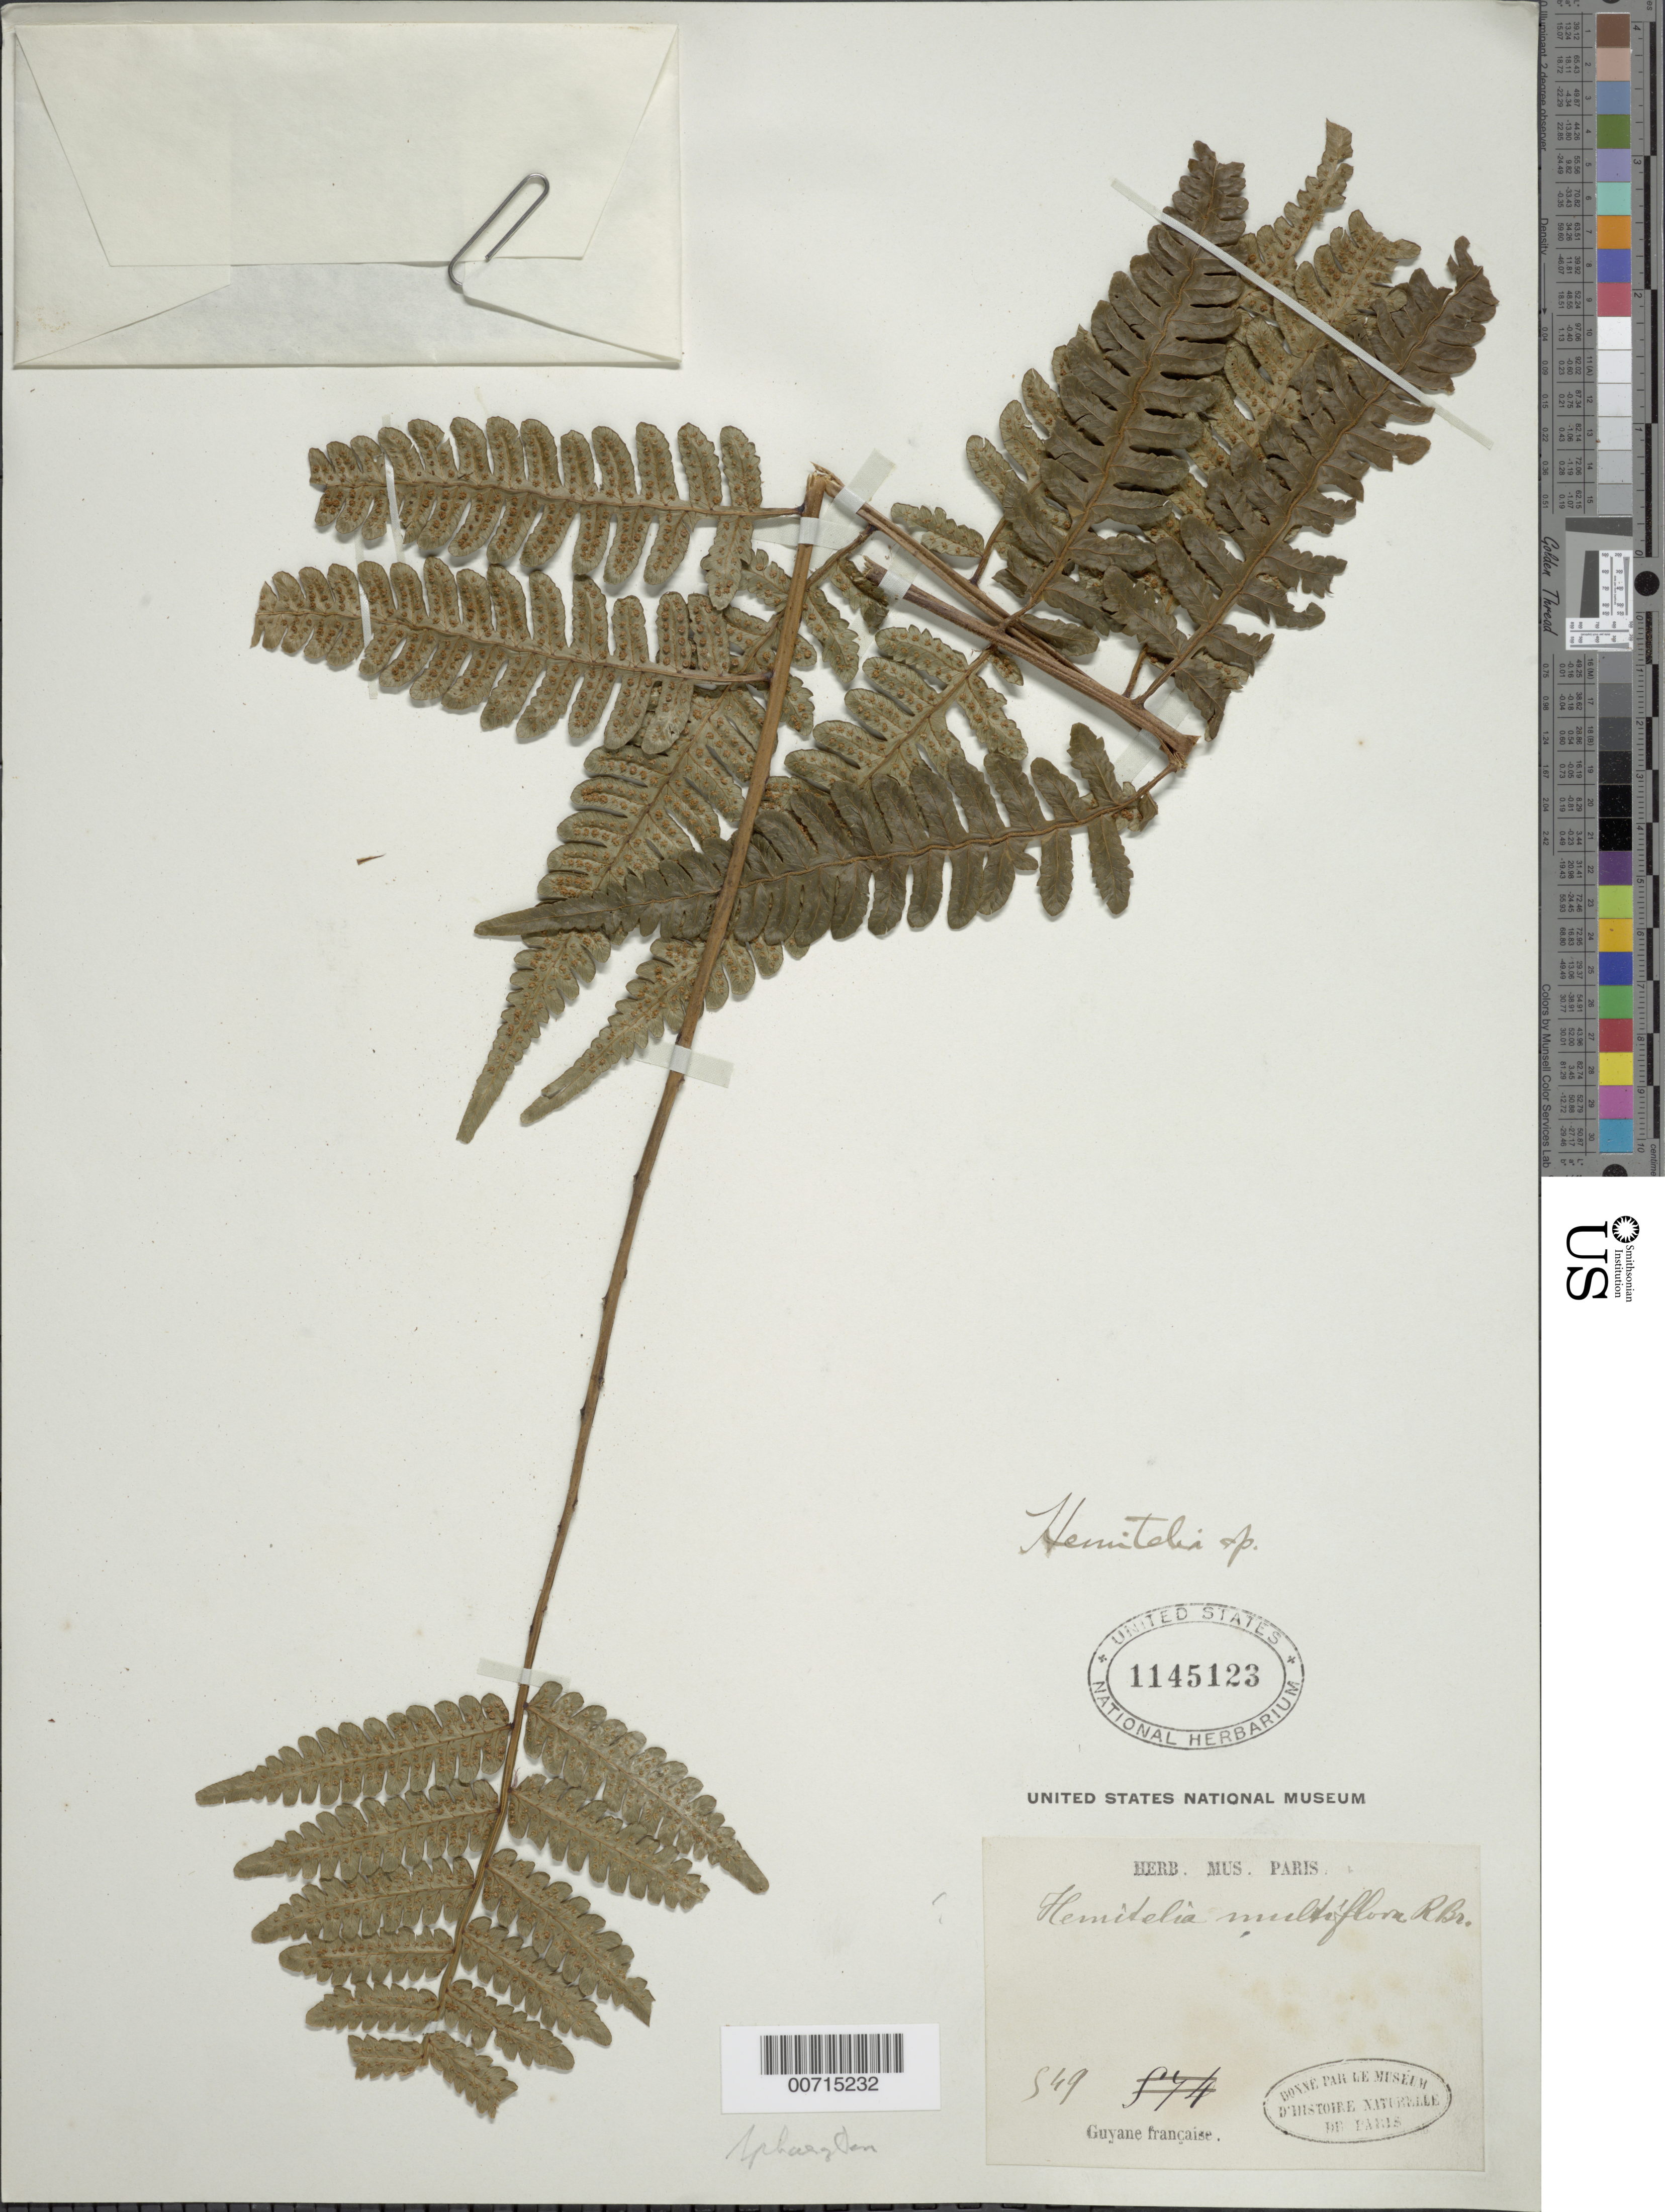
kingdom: Plantae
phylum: Tracheophyta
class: Polypodiopsida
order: Cyatheales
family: Cyatheaceae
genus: Cyathea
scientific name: Cyathea cyatheoides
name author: (Desv.) K.U. Kramer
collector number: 549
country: French Guiana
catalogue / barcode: US 1145123